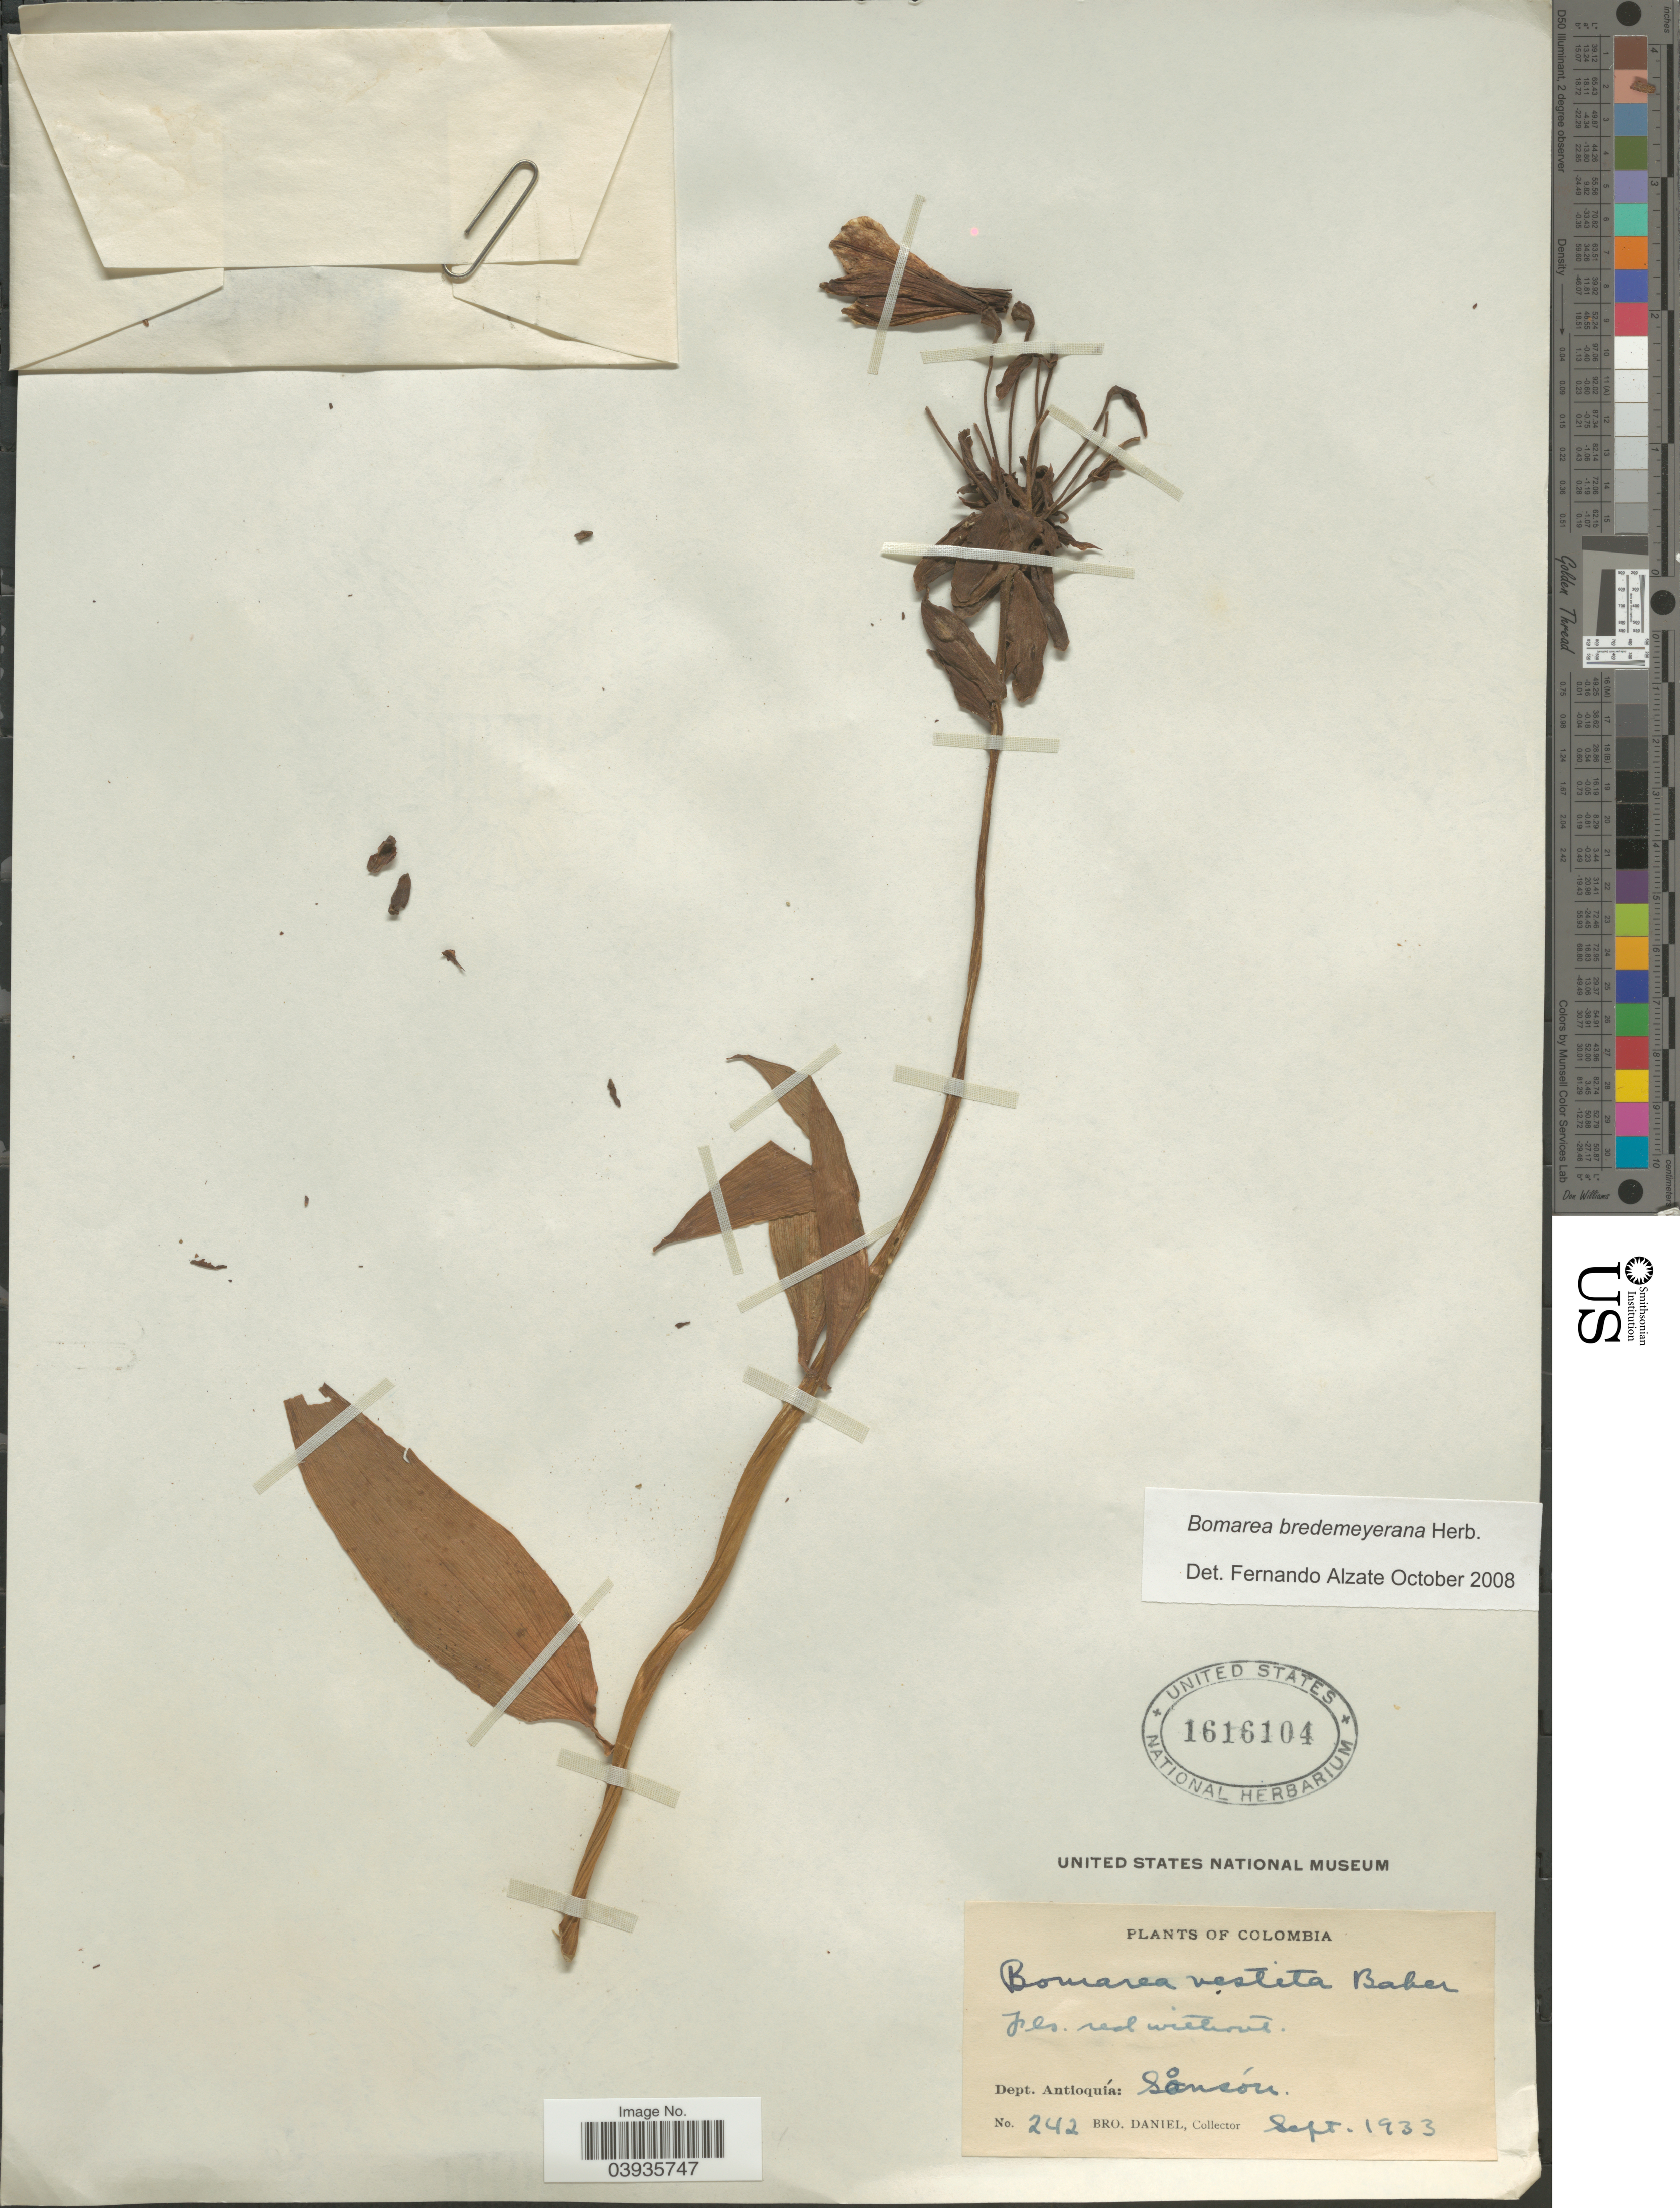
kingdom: Plantae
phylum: Tracheophyta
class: Liliopsida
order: Liliales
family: Alstroemeriaceae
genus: Bomarea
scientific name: Bomarea bredemeyeriana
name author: Herb.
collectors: Bro. Daniel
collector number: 242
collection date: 1933-09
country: Colombia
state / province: Antioquia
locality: Dept. Antioquiá: Sonsón.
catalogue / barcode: US 1616104